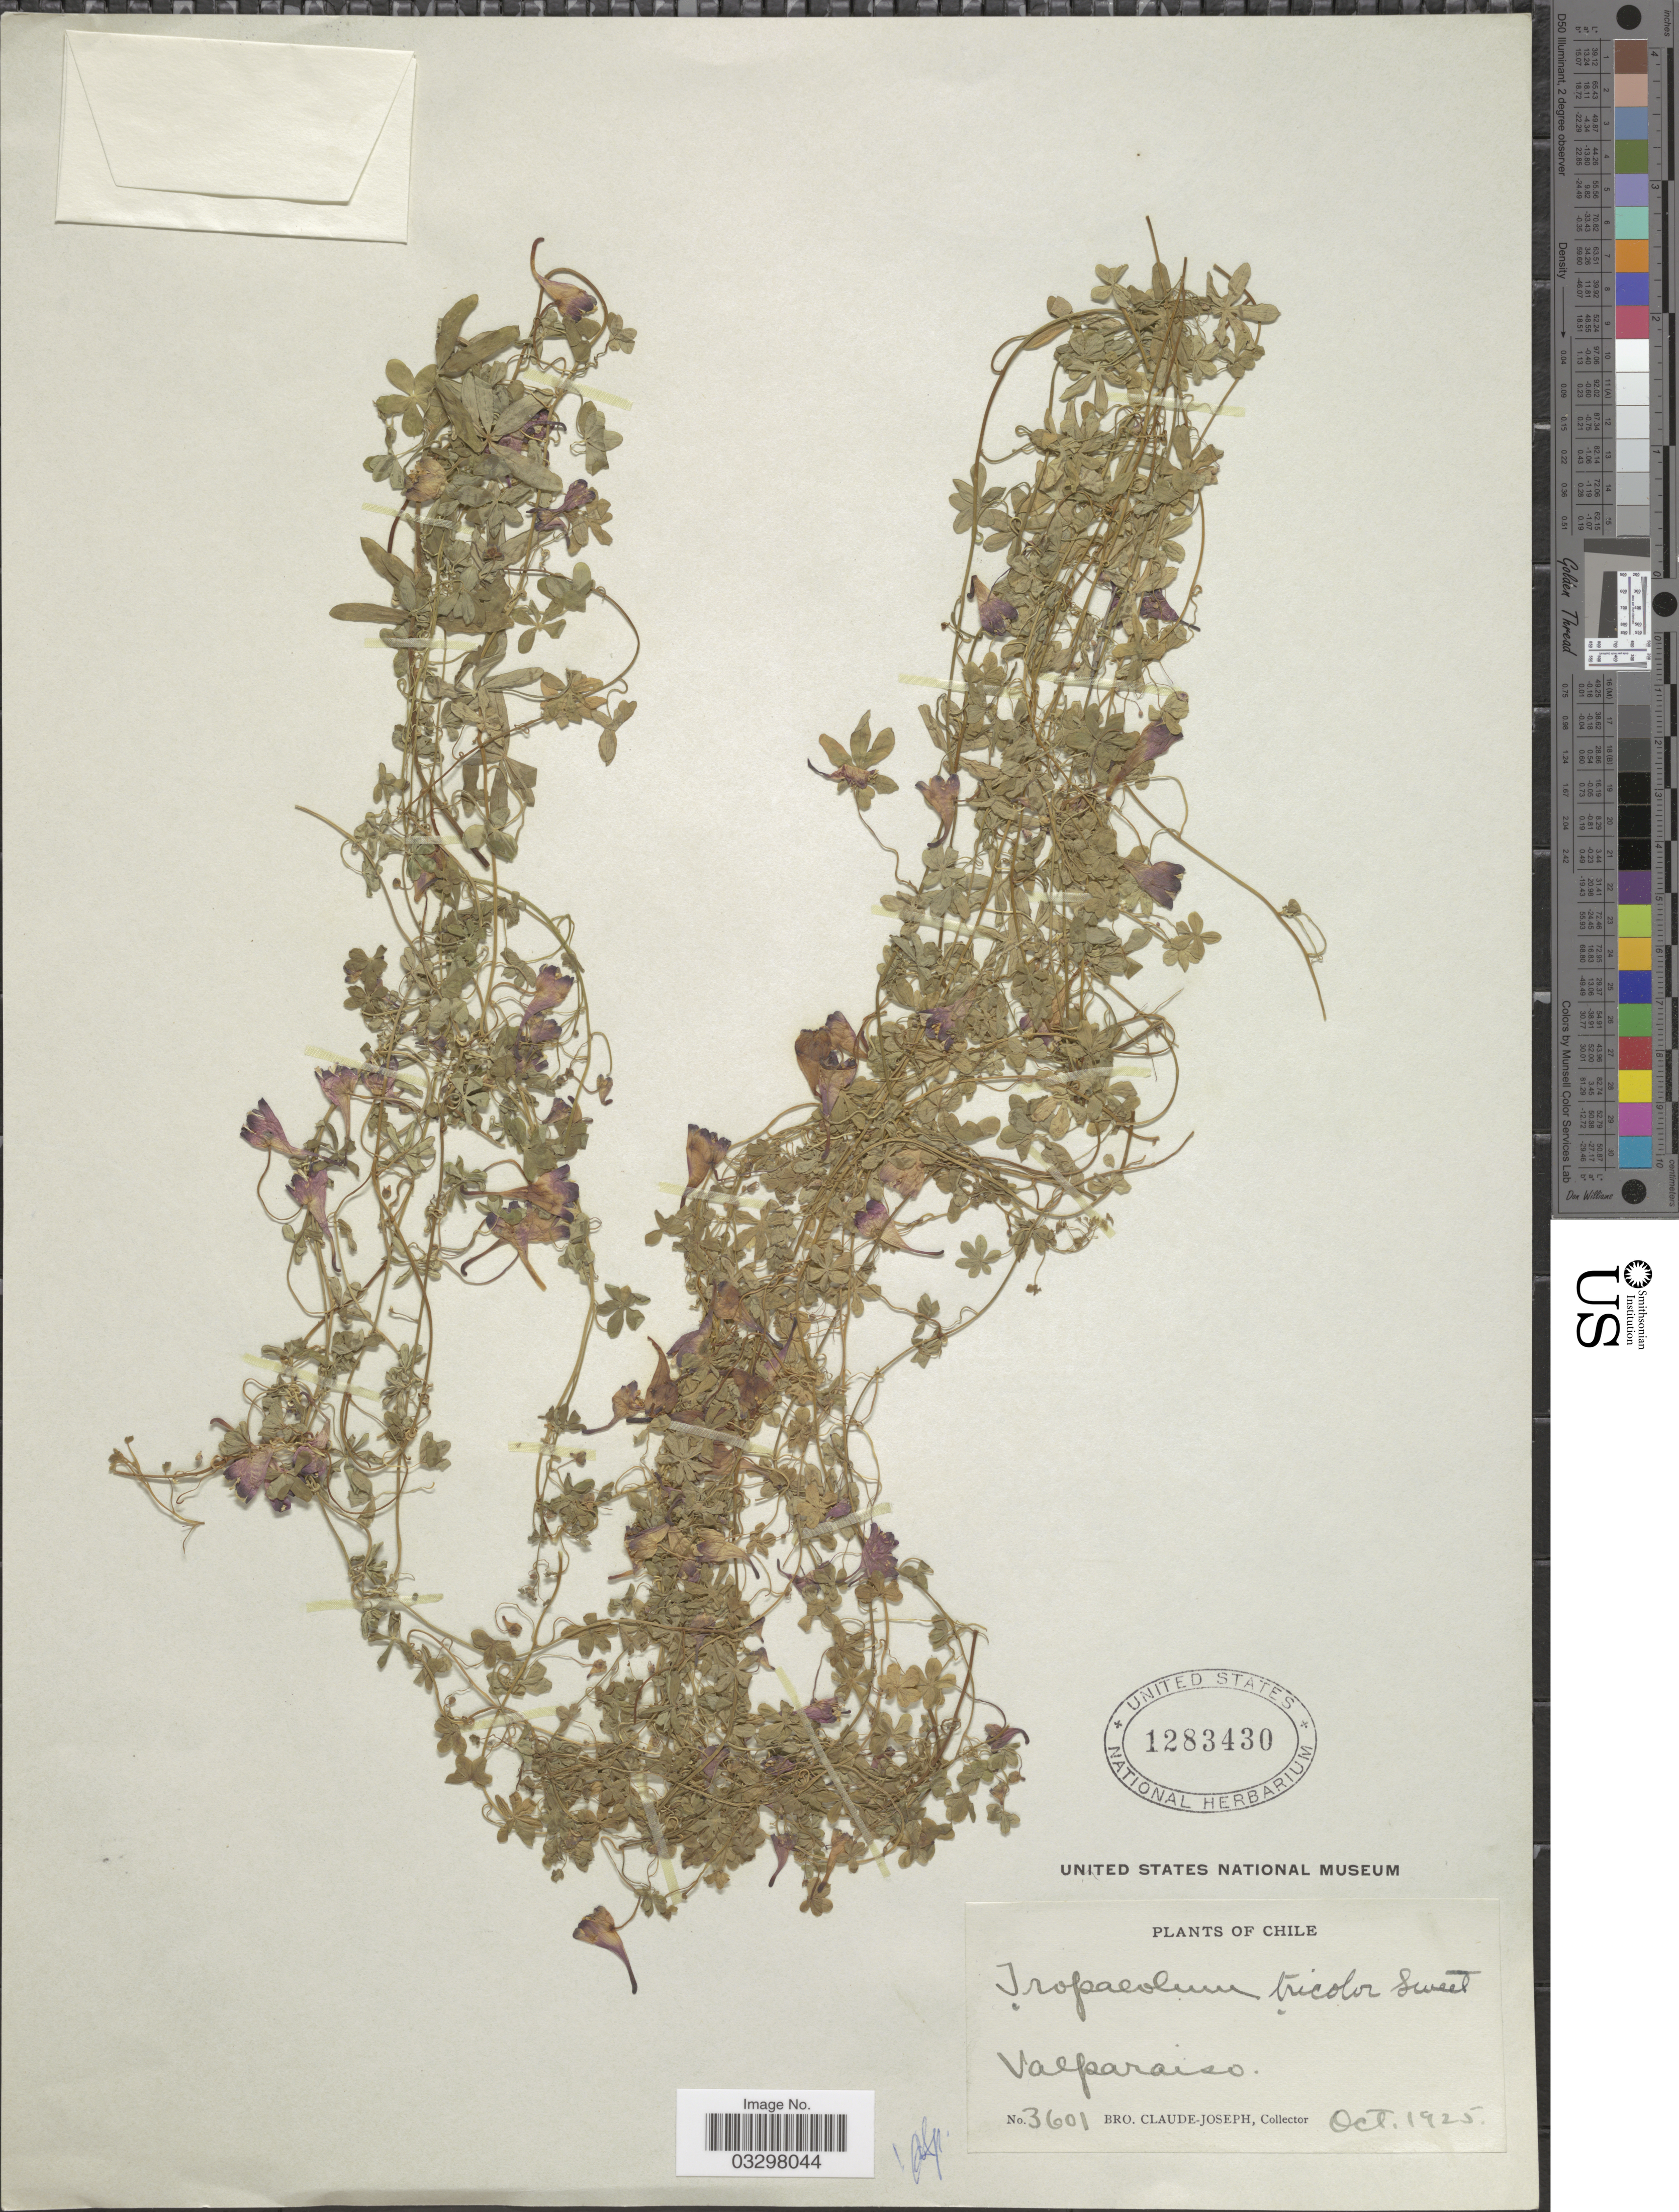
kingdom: Plantae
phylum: Tracheophyta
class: Magnoliopsida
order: Brassicales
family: Tropaeolaceae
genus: Tropaeolum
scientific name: Tropaeolum tricolor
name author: Sweet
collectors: Bro. Claude-Joseph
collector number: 3601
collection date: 1925-10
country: Chile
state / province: Valparaíso (V)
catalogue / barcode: US 1283430